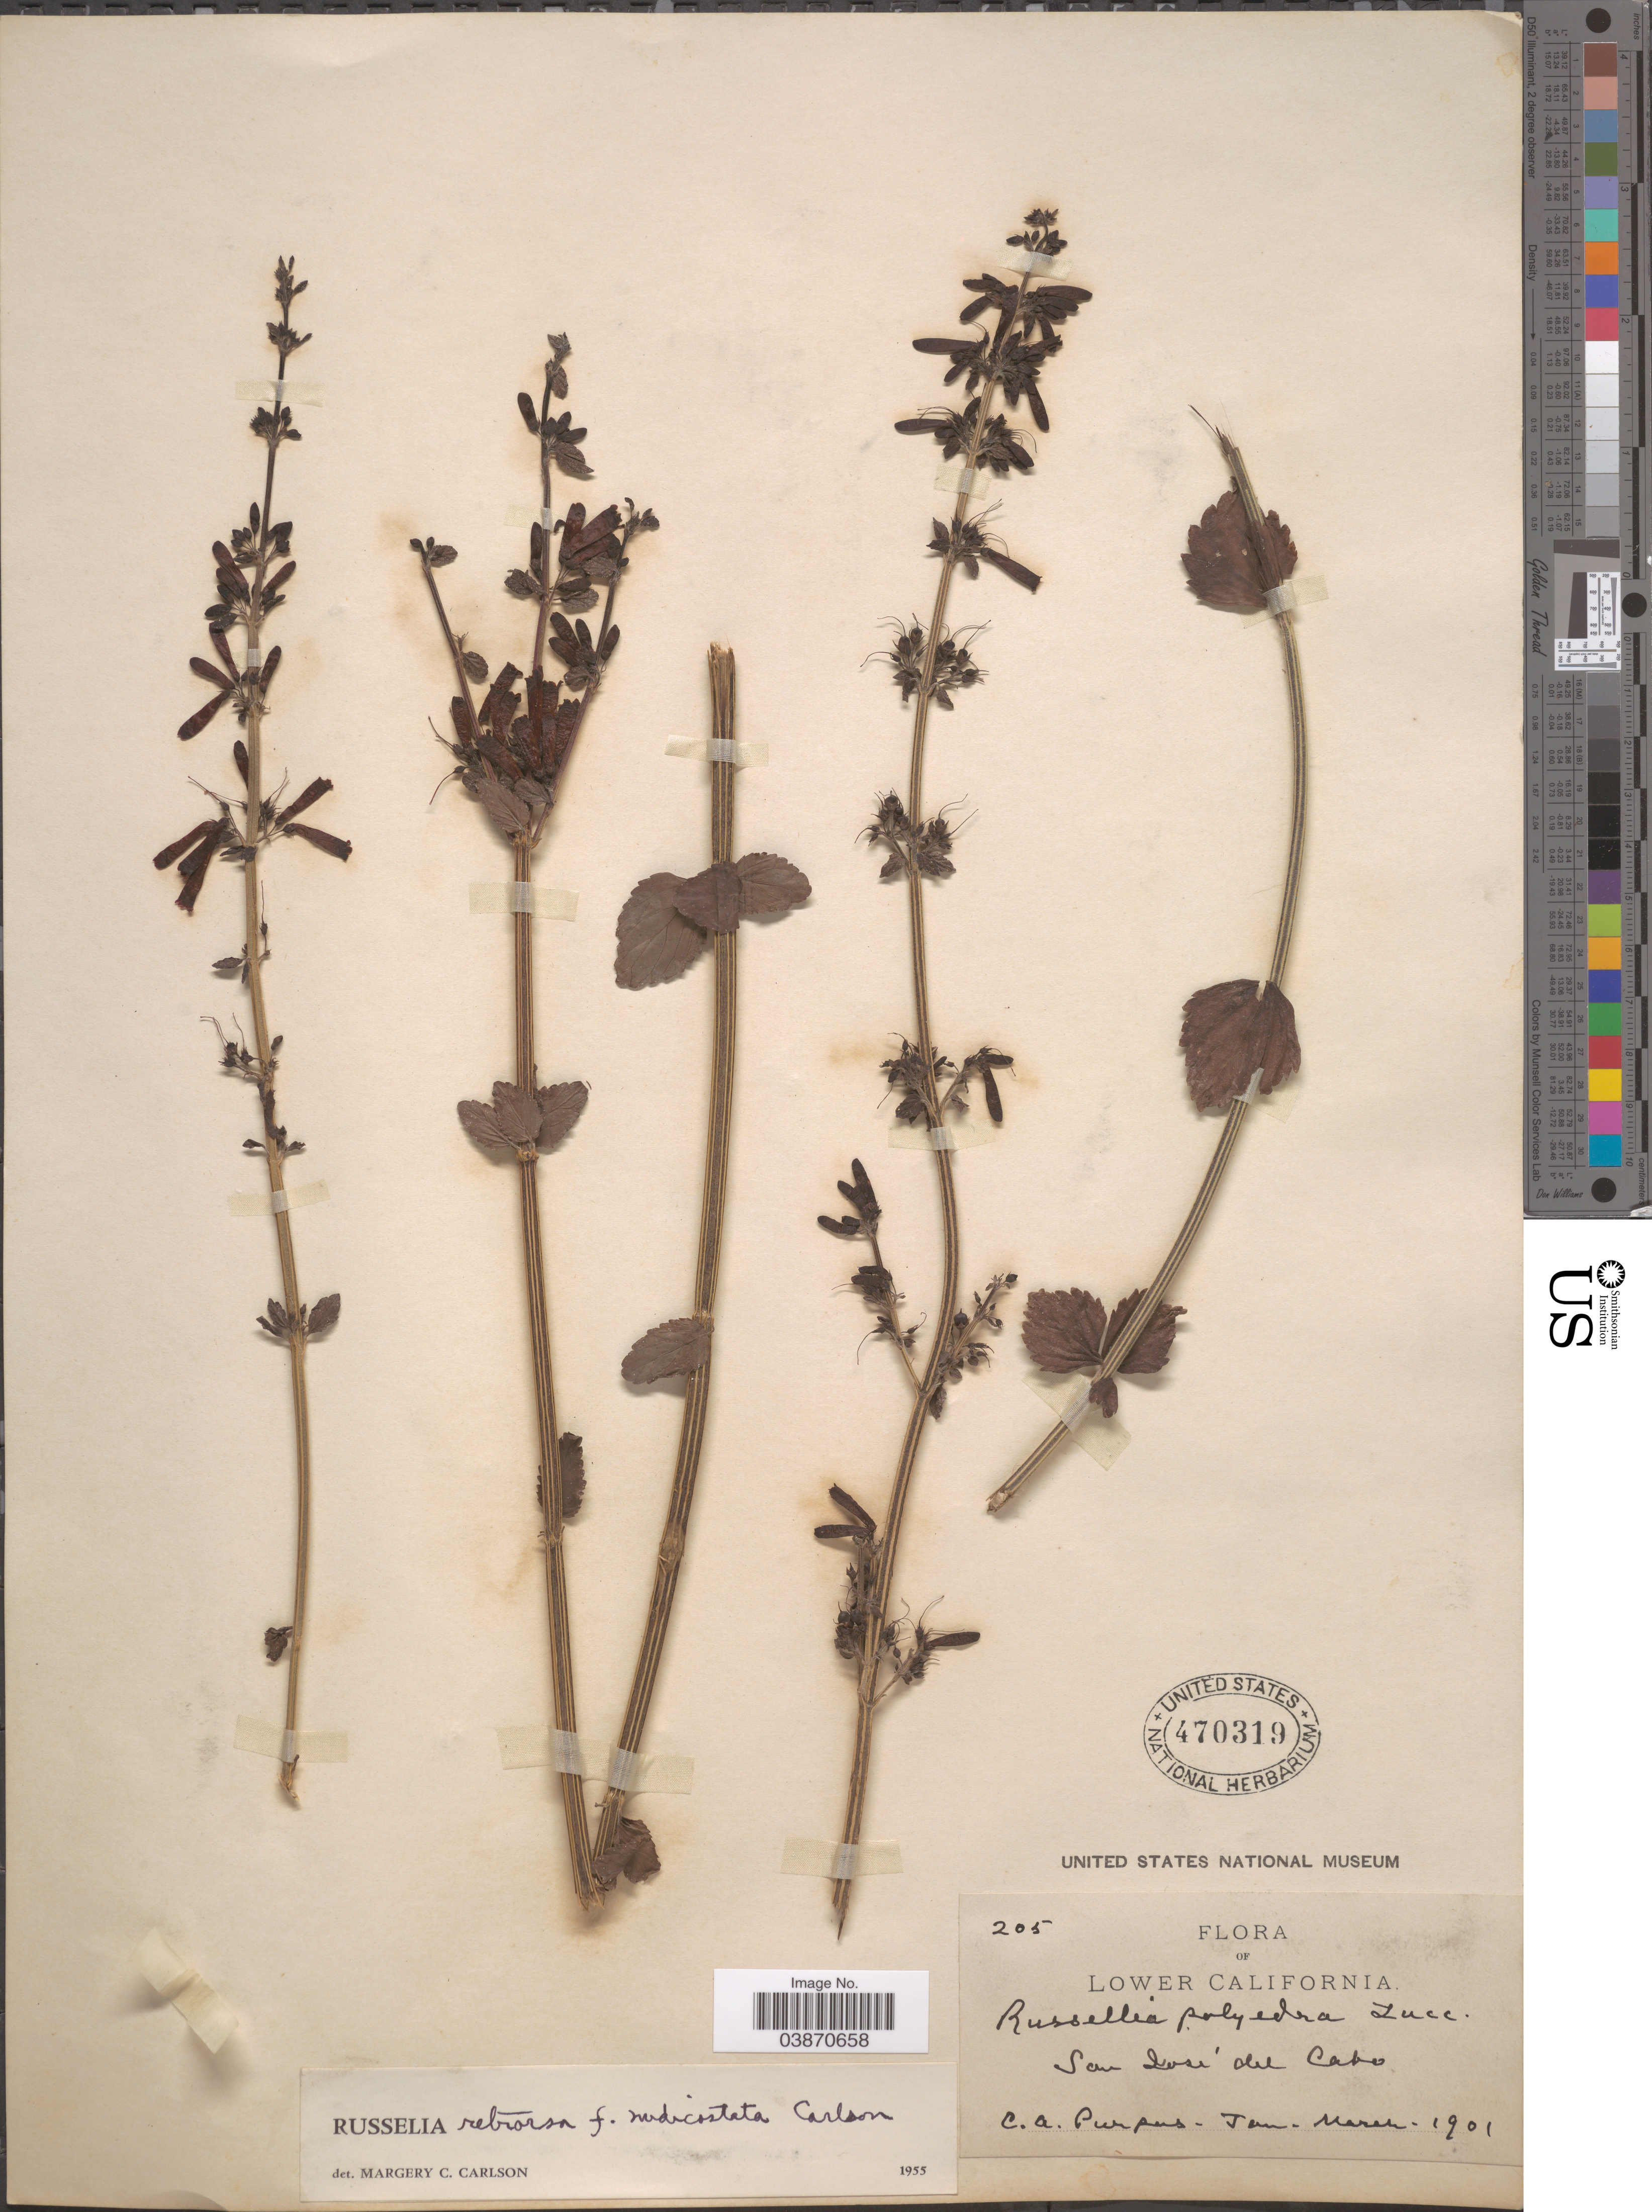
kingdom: Plantae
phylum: Tracheophyta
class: Magnoliopsida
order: Lamiales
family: Plantaginaceae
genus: Russelia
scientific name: Russelia retrorsa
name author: Greene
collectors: C. A. Purpus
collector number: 205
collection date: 1901-01/1901-03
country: Mexico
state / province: Baja California Sur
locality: Lower California. San José del Cabo.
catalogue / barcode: US 470319